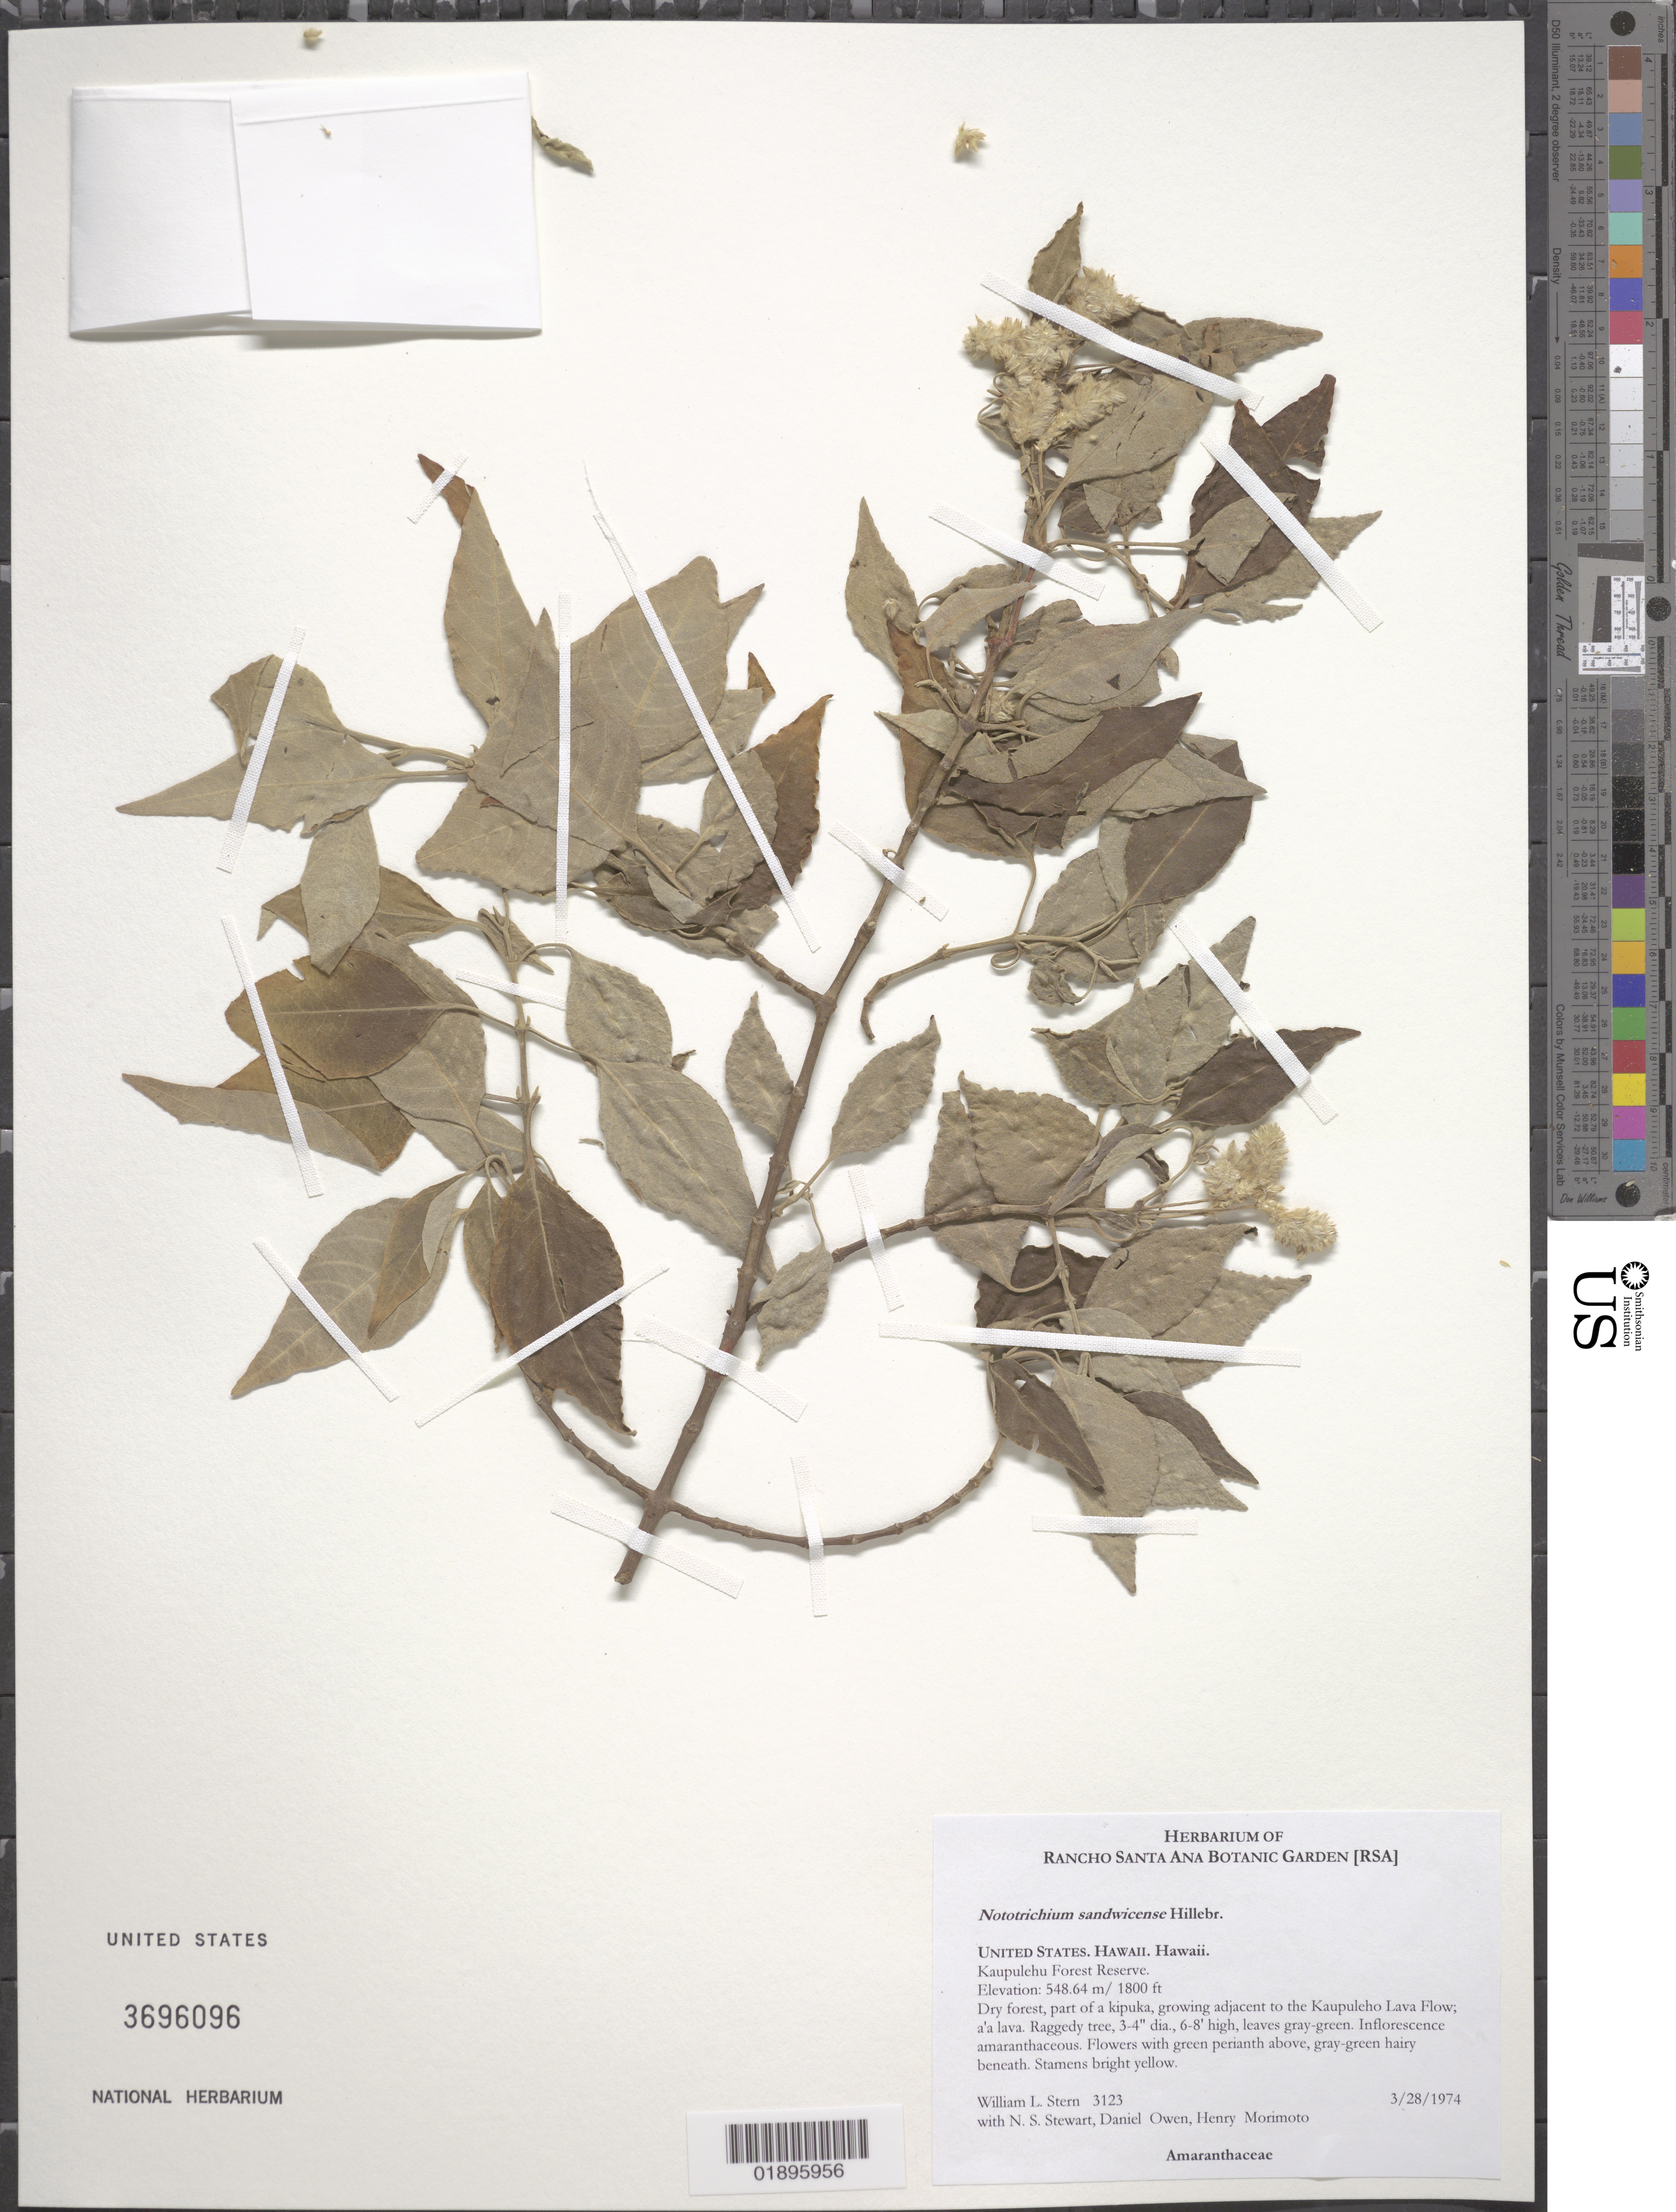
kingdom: Plantae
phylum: Tracheophyta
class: Magnoliopsida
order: Caryophyllales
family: Amaranthaceae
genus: Achyranthes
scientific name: Achyranthes sandwicensis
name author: (A. Gray) Di Vincenzo et al.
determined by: Wagner, W. L., (BOT), Smithsonian Institution - National Museum of Natural History (UNITED STATES)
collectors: W. L. Stern, N. Stewart, D. Owen & H. Morimoto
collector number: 3123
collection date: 1974-03-28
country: United States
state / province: Hawaii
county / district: Hawaii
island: Hawaii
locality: Kaupulehu Forest Reserve, part of a kipuka, growing adjacent to the Kaupuleho Lava Flow.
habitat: Dry forest.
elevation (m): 549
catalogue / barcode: US 3696096